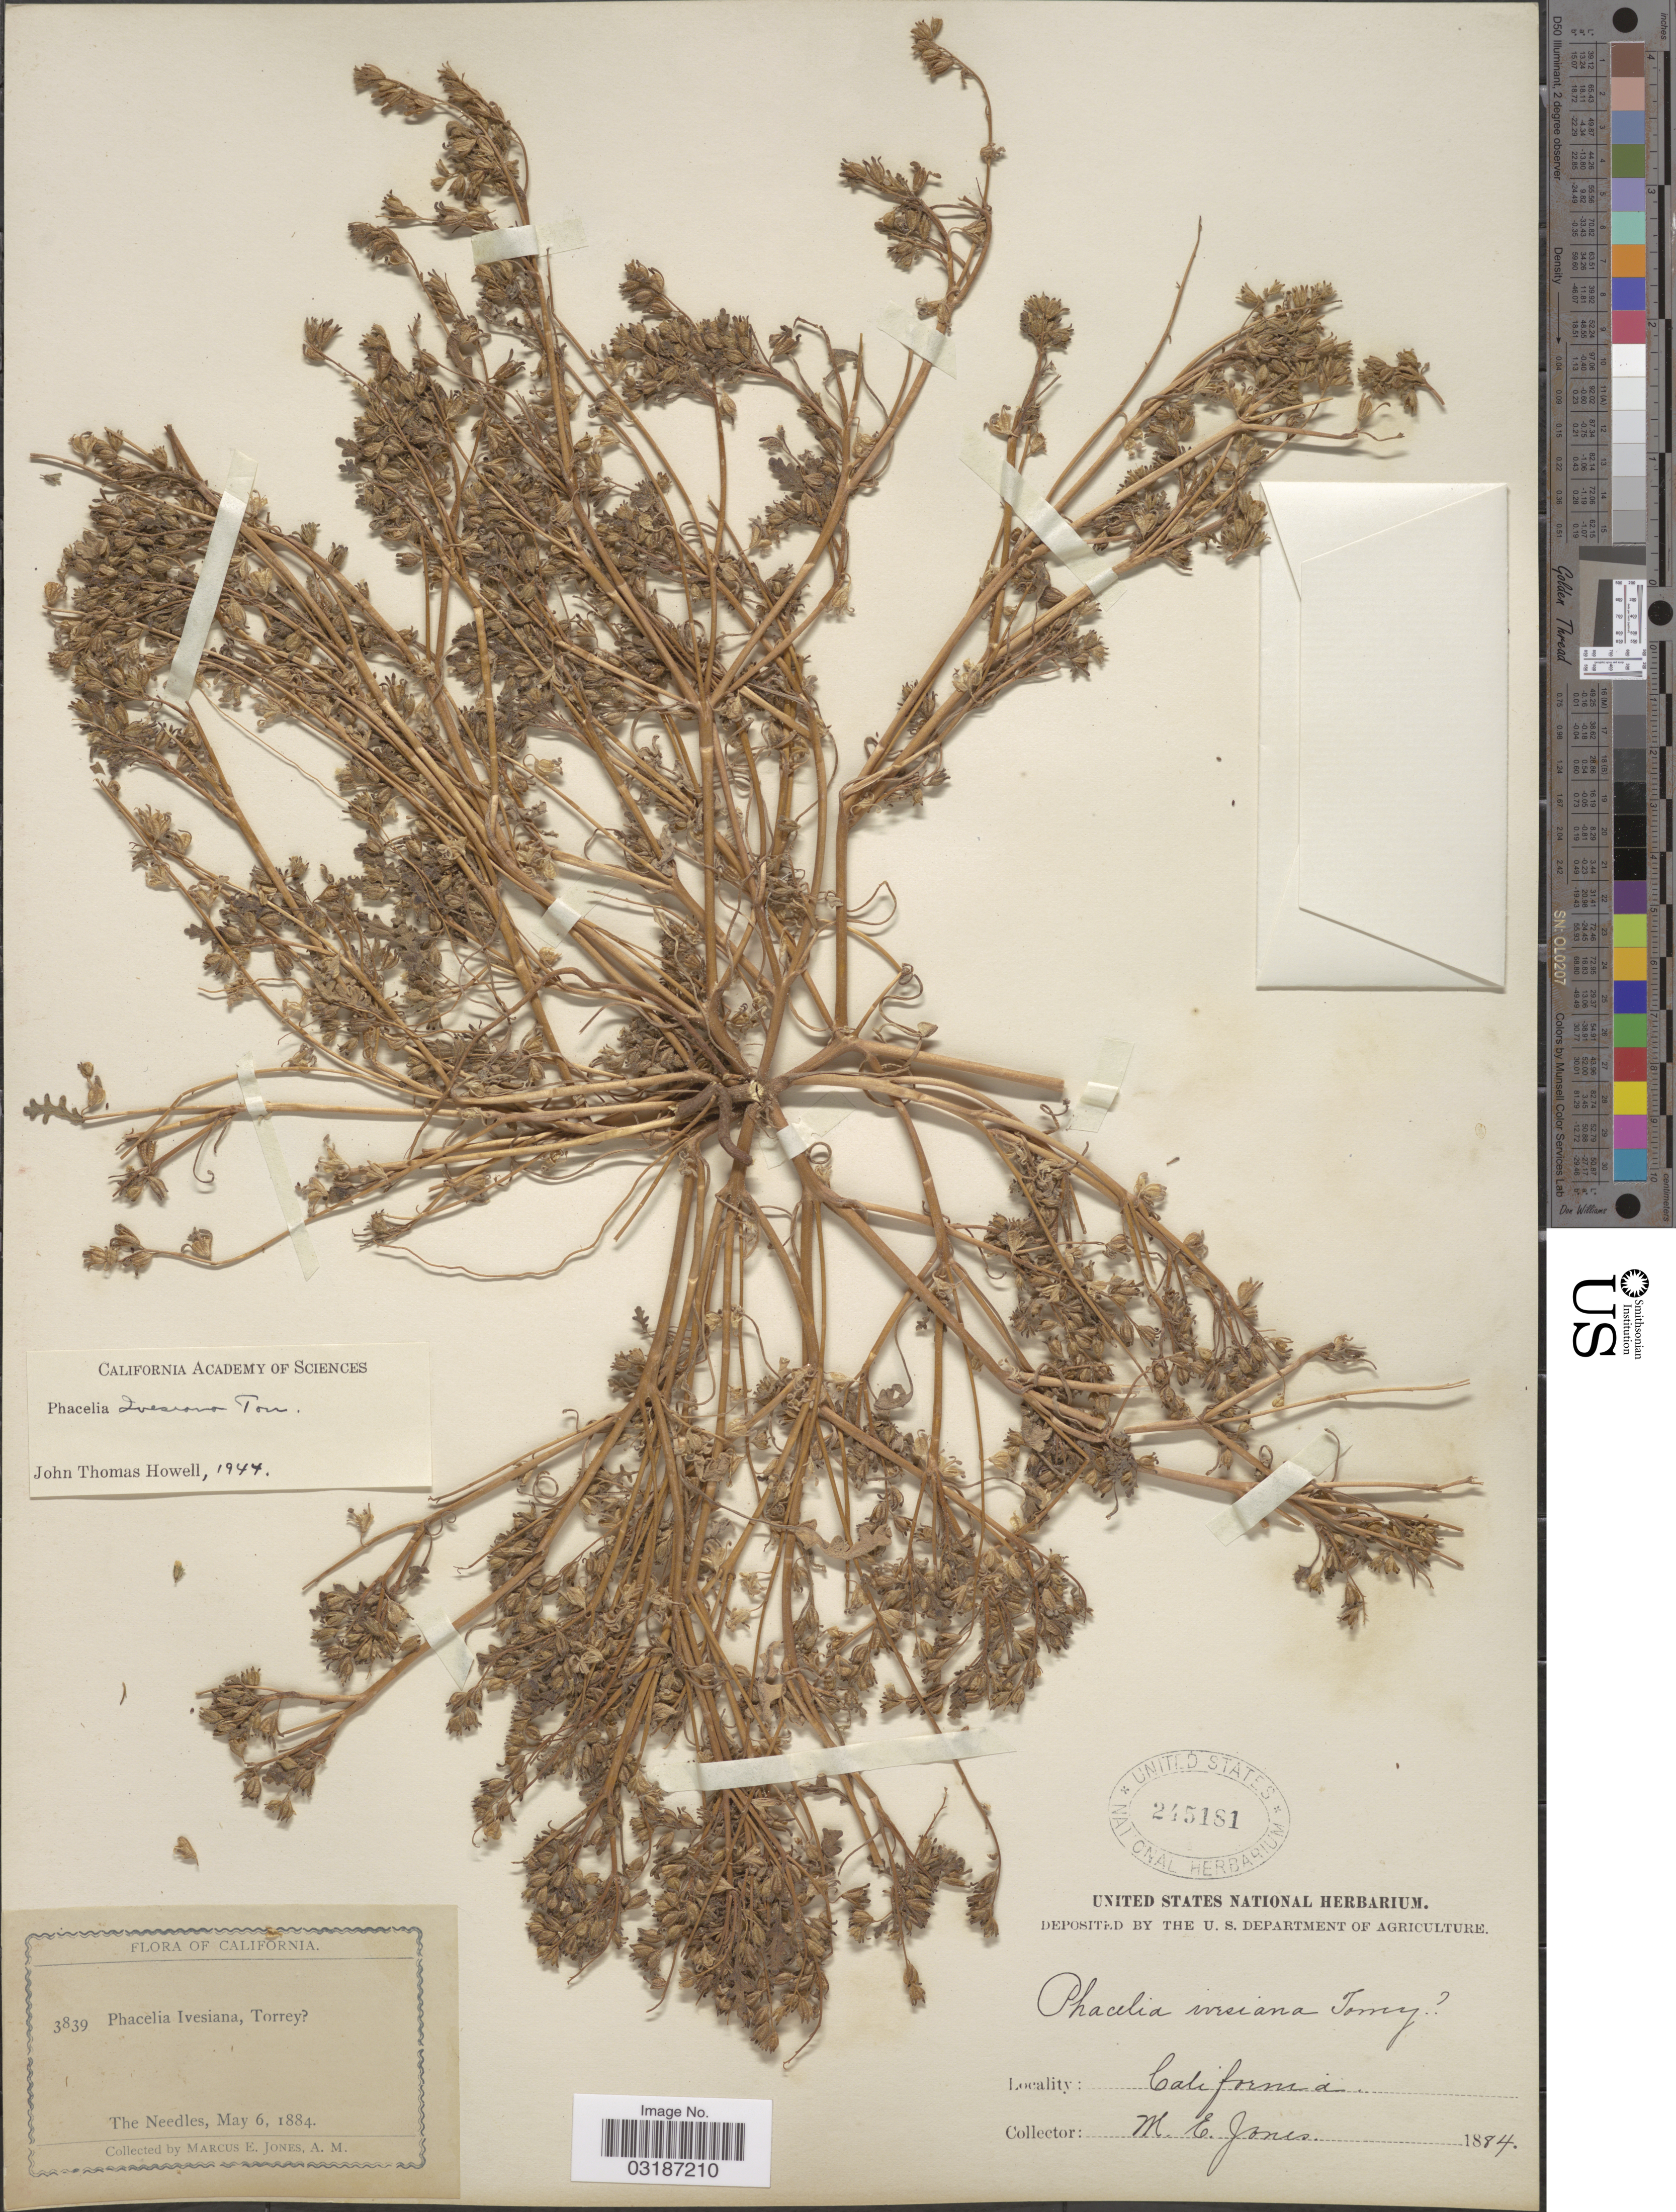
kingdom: Plantae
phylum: Tracheophyta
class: Magnoliopsida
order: Boraginales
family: Hydrophyllaceae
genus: Phacelia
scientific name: Phacelia ivesiana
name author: Torr.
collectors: M. E. Jones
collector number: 3839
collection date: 1884-05-06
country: United States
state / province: California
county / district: San Bernardino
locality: The Needles.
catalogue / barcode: US 245181